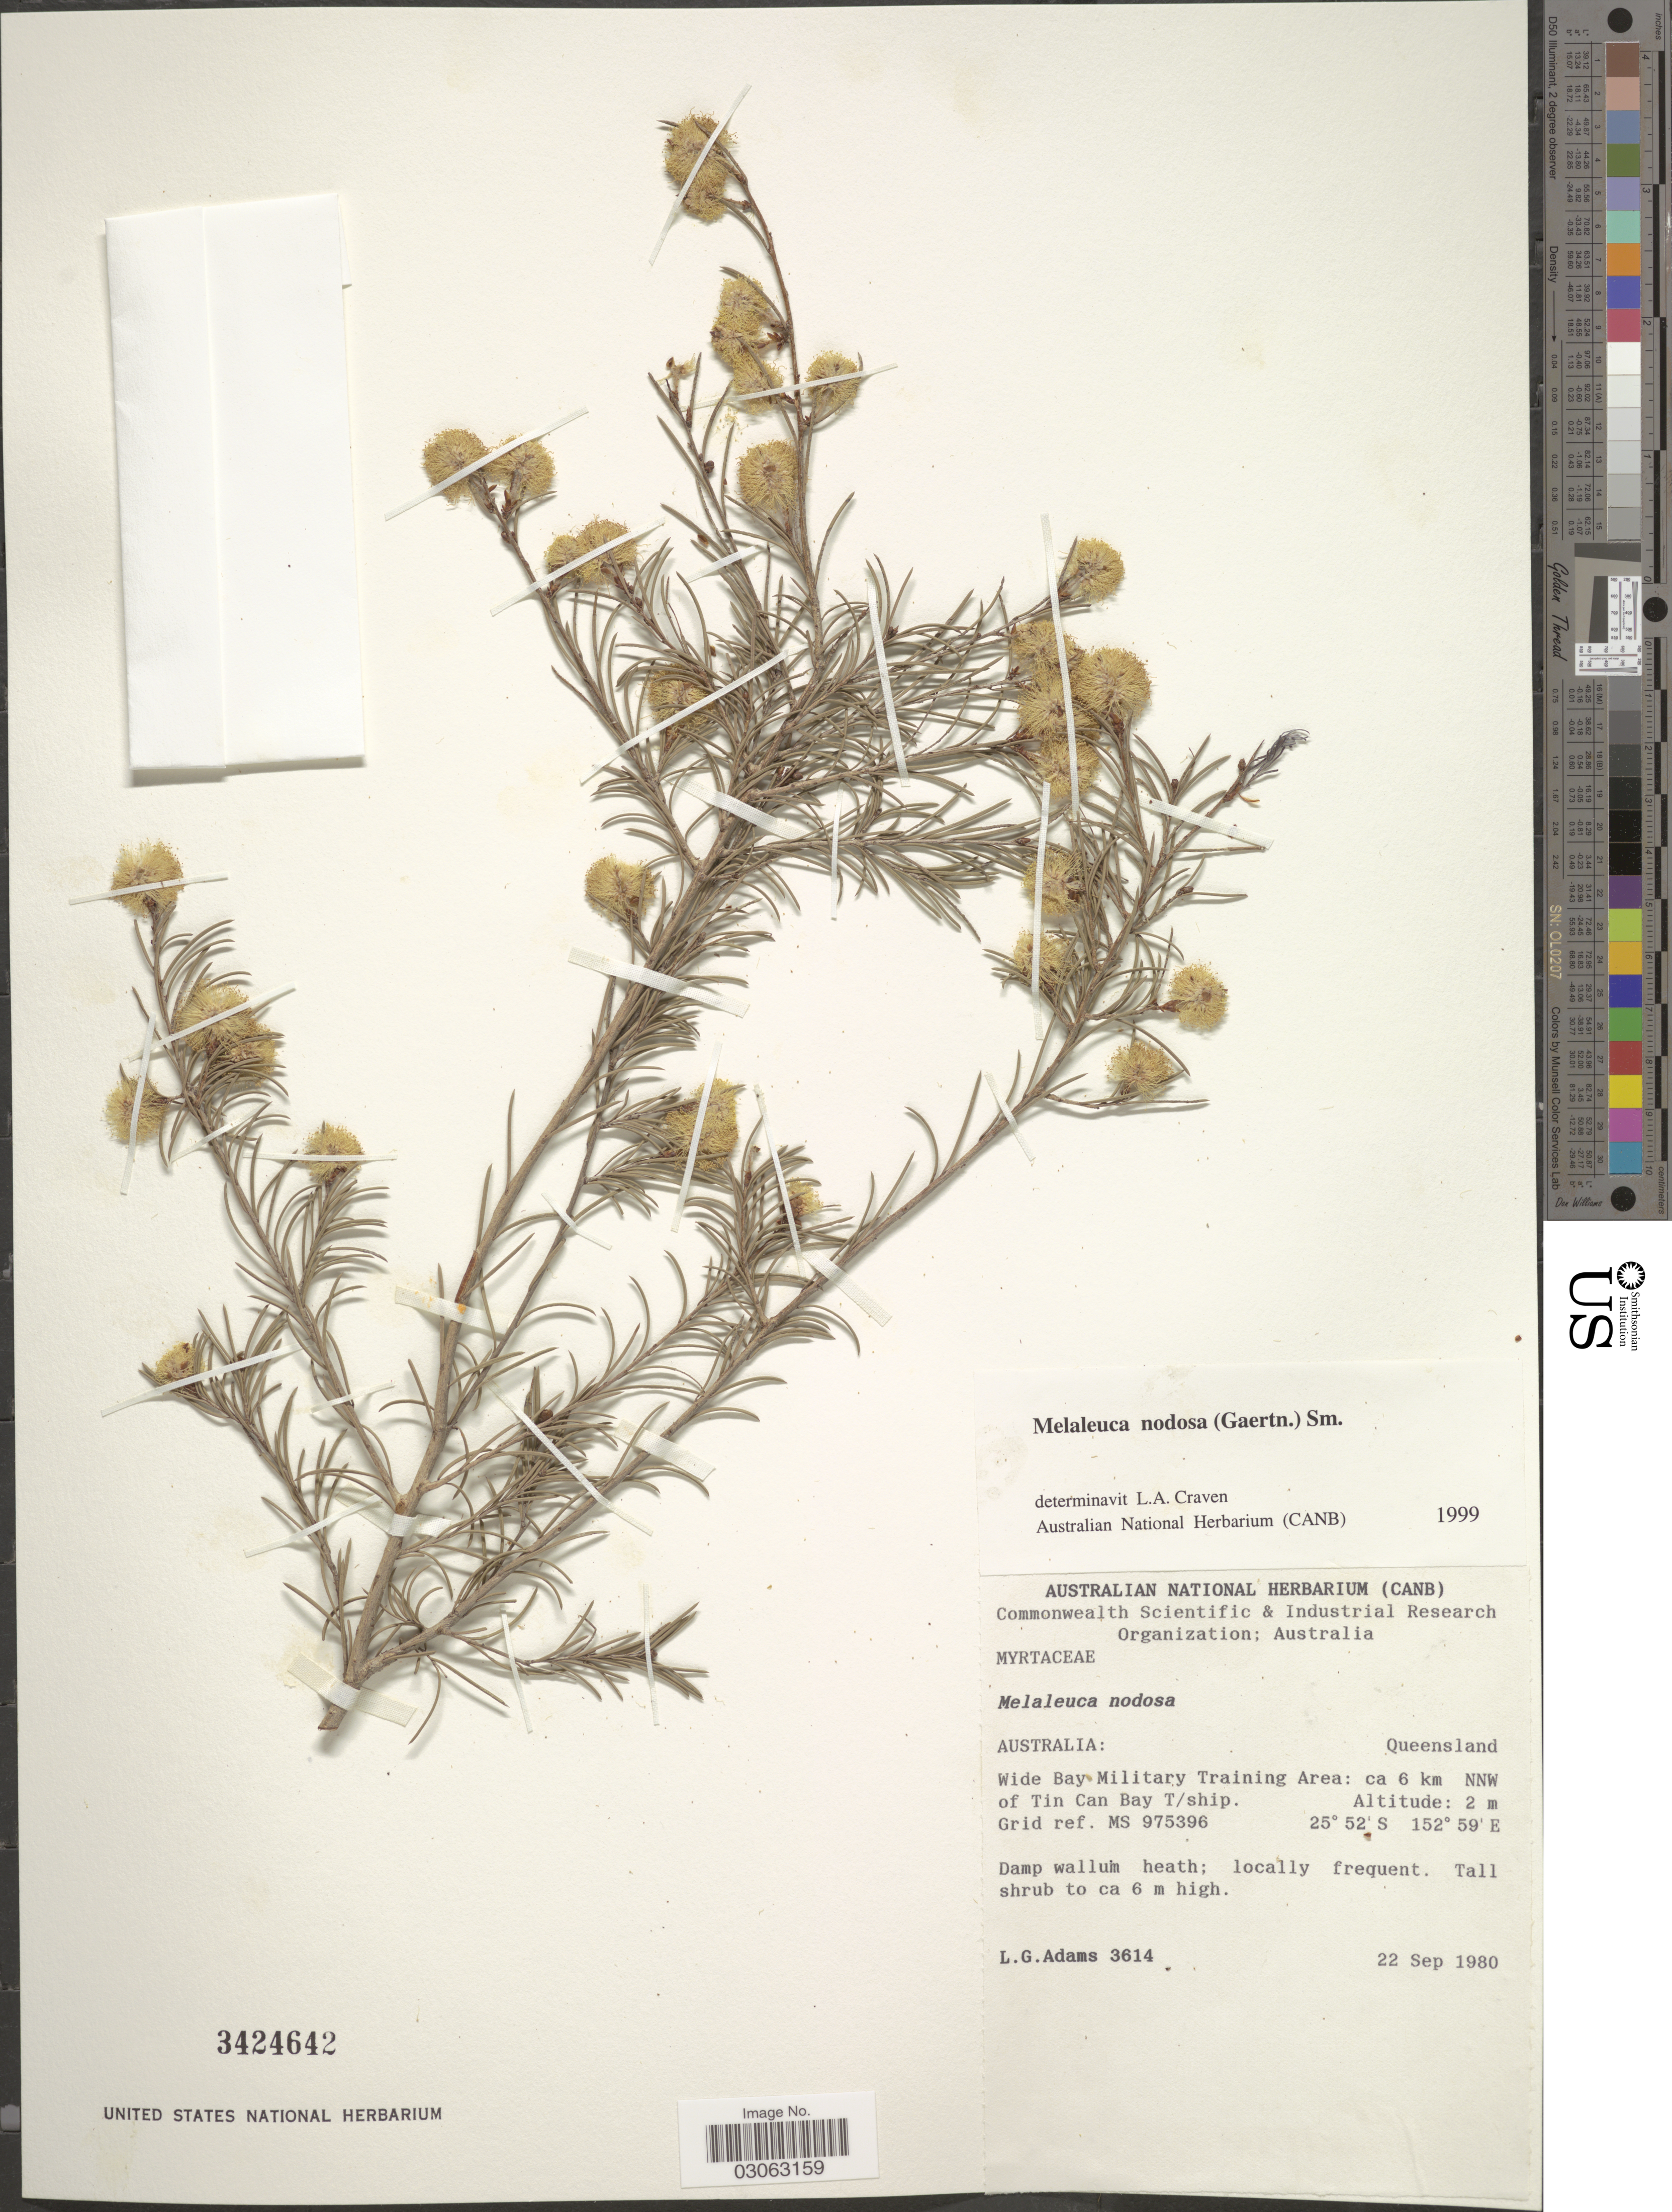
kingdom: Plantae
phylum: Tracheophyta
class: Magnoliopsida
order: Myrtales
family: Myrtaceae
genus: Melaleuca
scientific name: Melaleuca nodosa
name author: (Sol. ex Gaertn.) Sm.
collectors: L. G. Adams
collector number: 3614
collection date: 1980-09-22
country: Australia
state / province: Queensland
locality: Wide Bay Military Training Area: ca 6 km NNW of Tin Can Bay T/ ship. Grid ref. MS 975396.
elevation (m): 2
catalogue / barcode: US 3424642